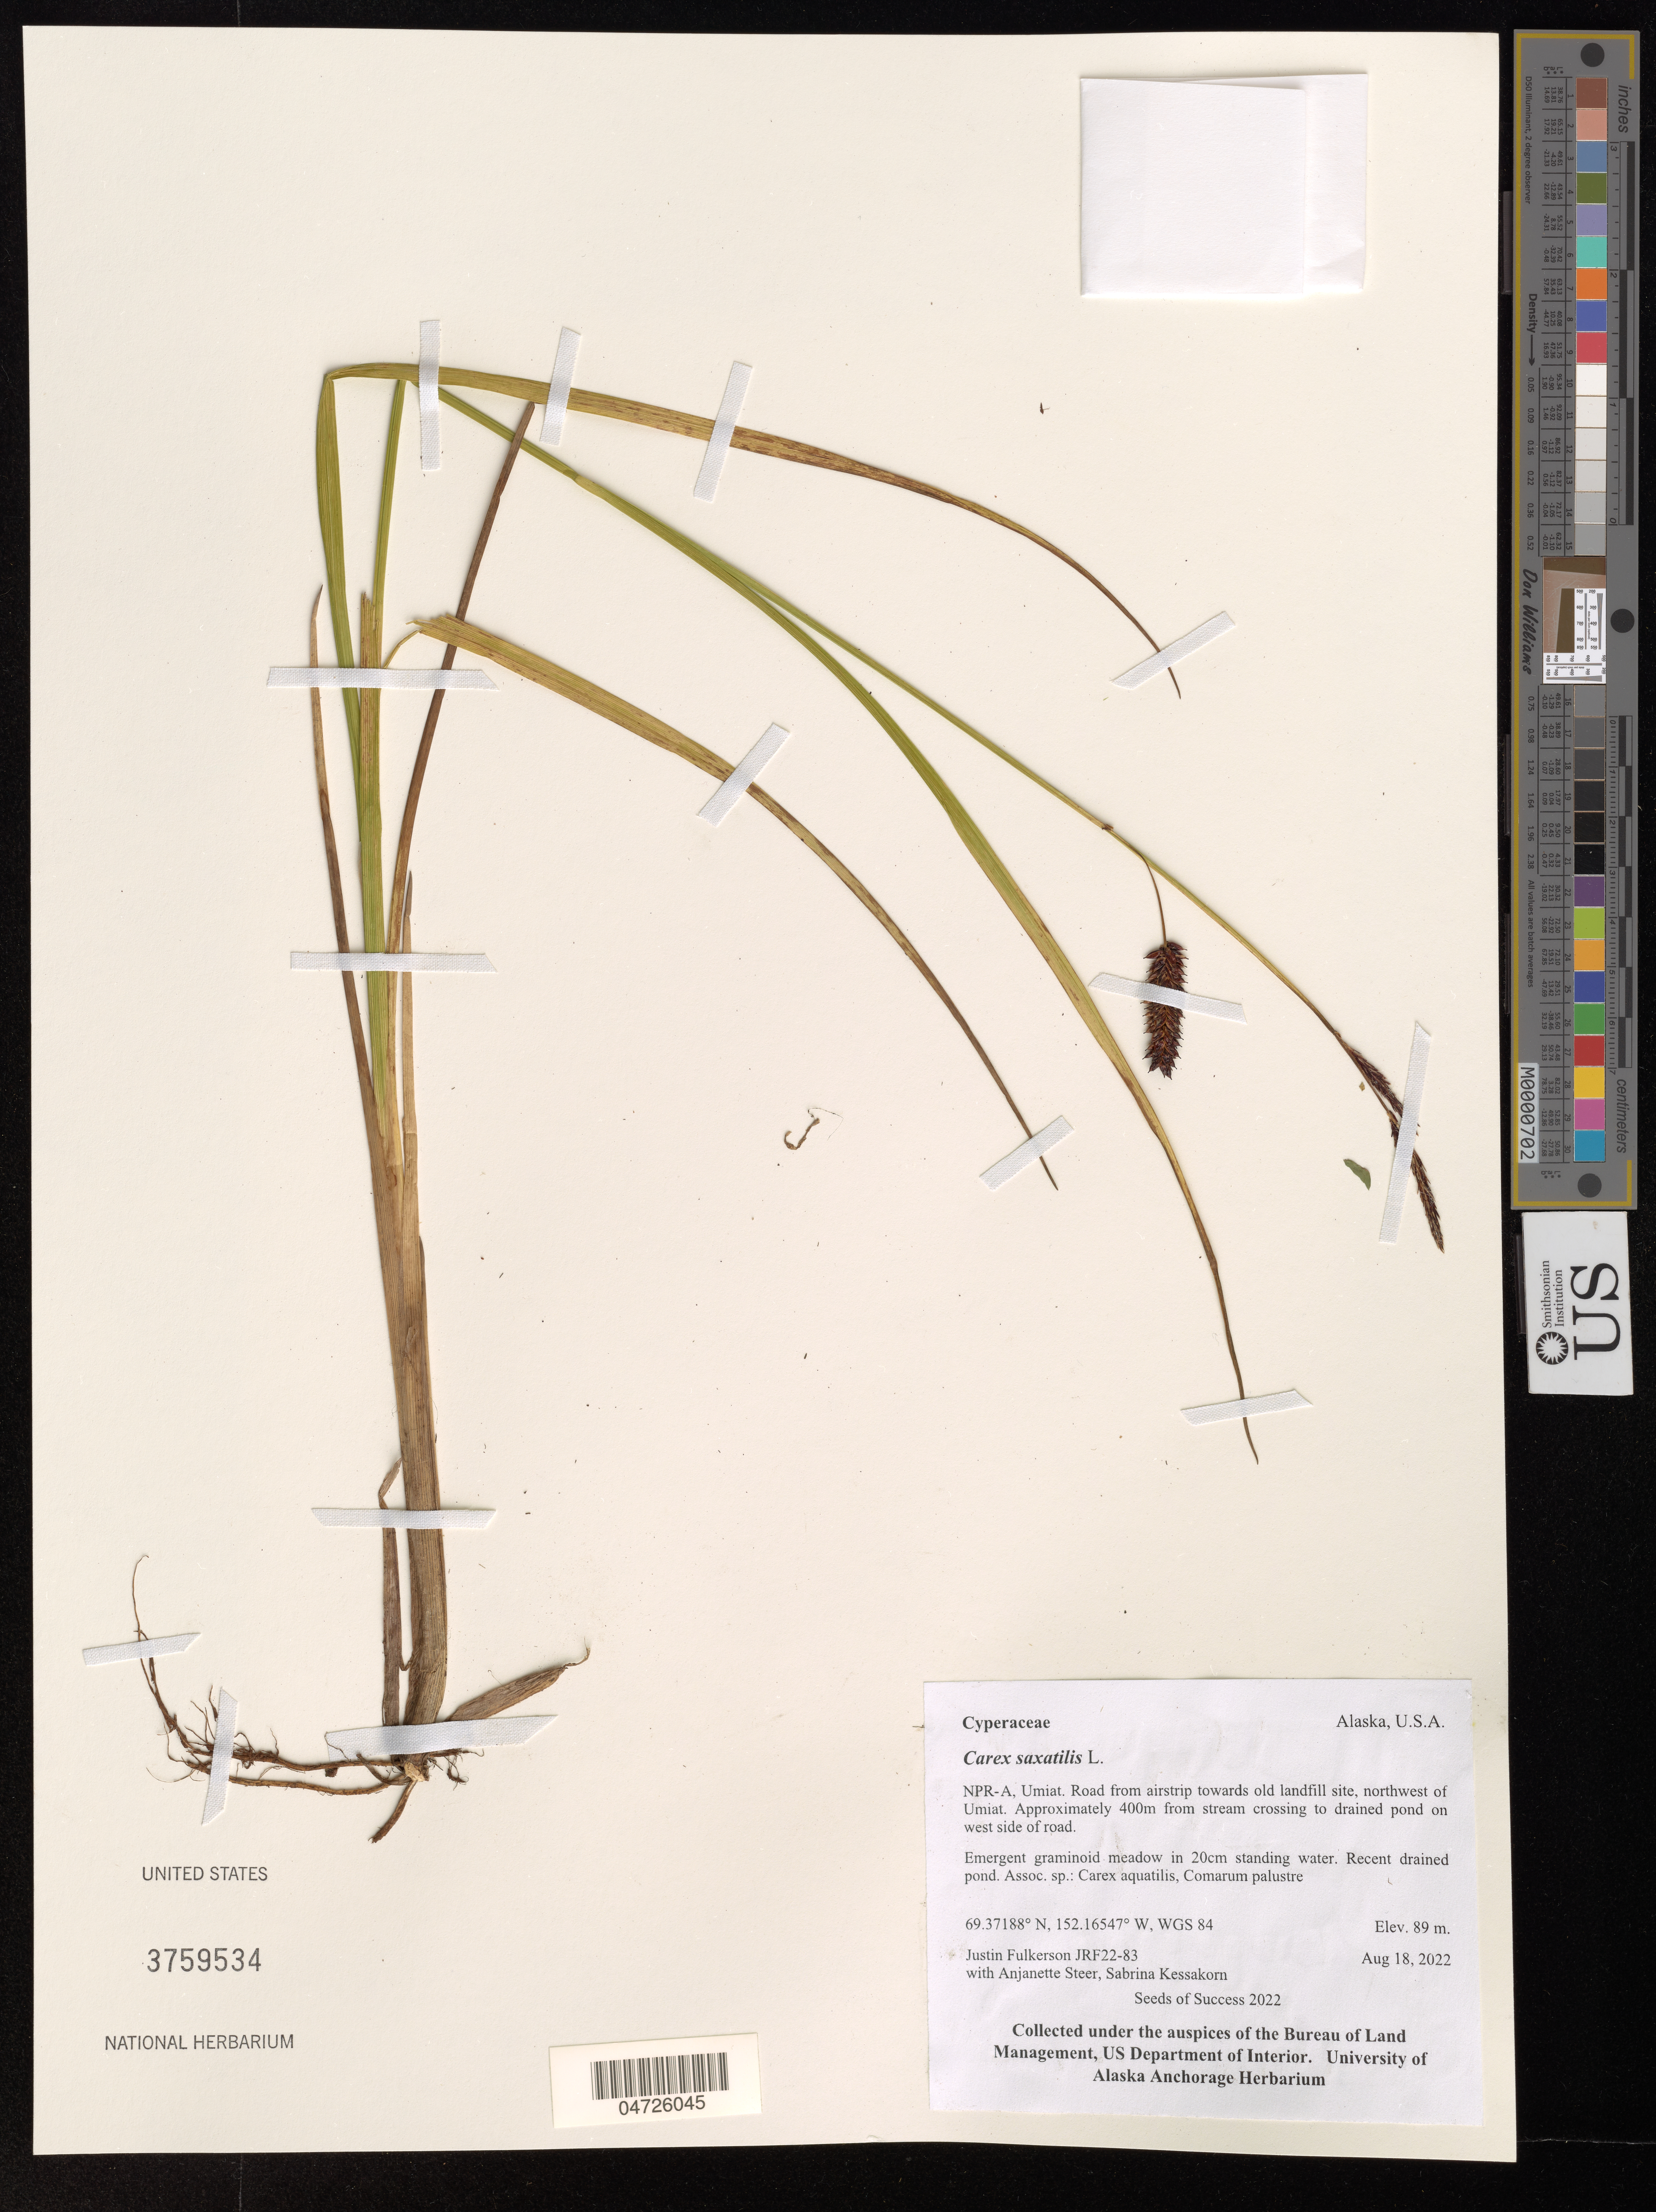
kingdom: Plantae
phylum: Tracheophyta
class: Liliopsida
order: Poales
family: Cyperaceae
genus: Carex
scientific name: Carex saxatilis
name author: L.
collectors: J. Fulkerson & A. Steer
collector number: JRF22-83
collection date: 2022-08-18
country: United States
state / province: Alaska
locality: NPR-A, Umiat. Road from airstrip towards old landfill site, northwest of Umiat. Approximately 400m from stream crossing to drained pond on west side of road. WGS 84.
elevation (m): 89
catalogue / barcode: US 3759534